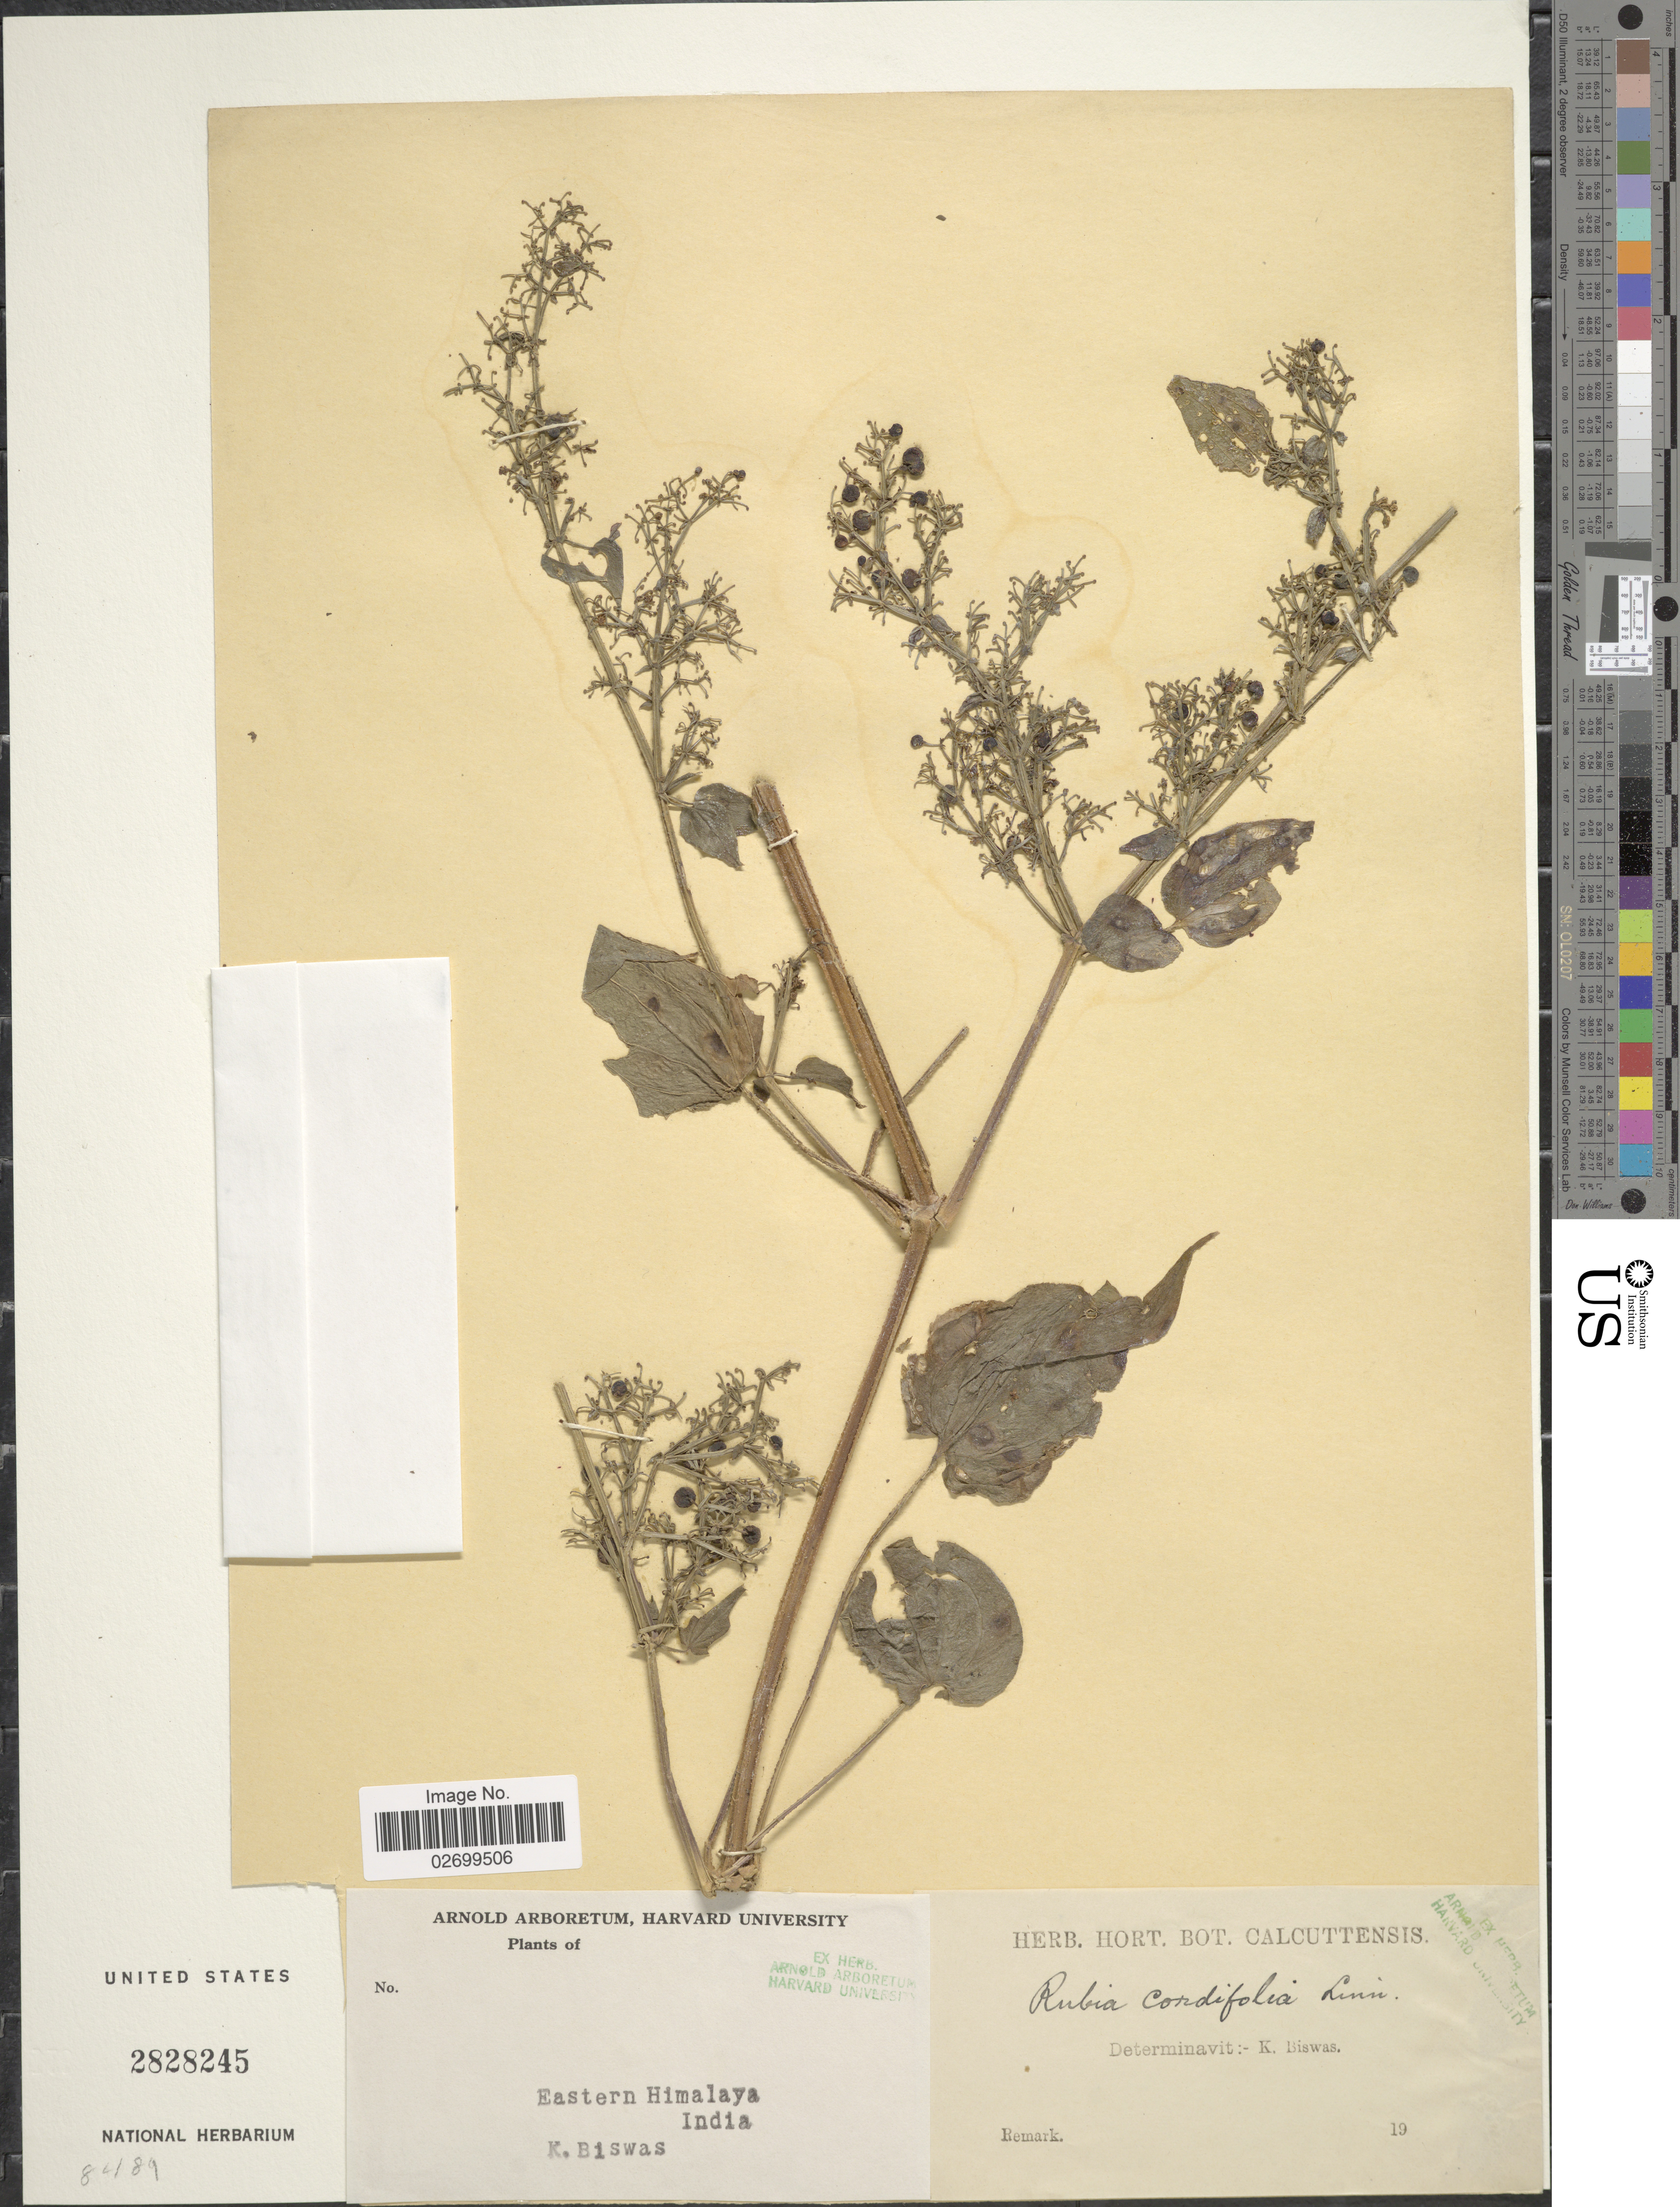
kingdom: Plantae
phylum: Tracheophyta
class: Magnoliopsida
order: Gentianales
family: Rubiaceae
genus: Rubia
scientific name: Rubia cordifolia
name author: L.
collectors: K. Biswas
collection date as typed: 19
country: India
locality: Eastern Himalaya.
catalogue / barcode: US 2828245